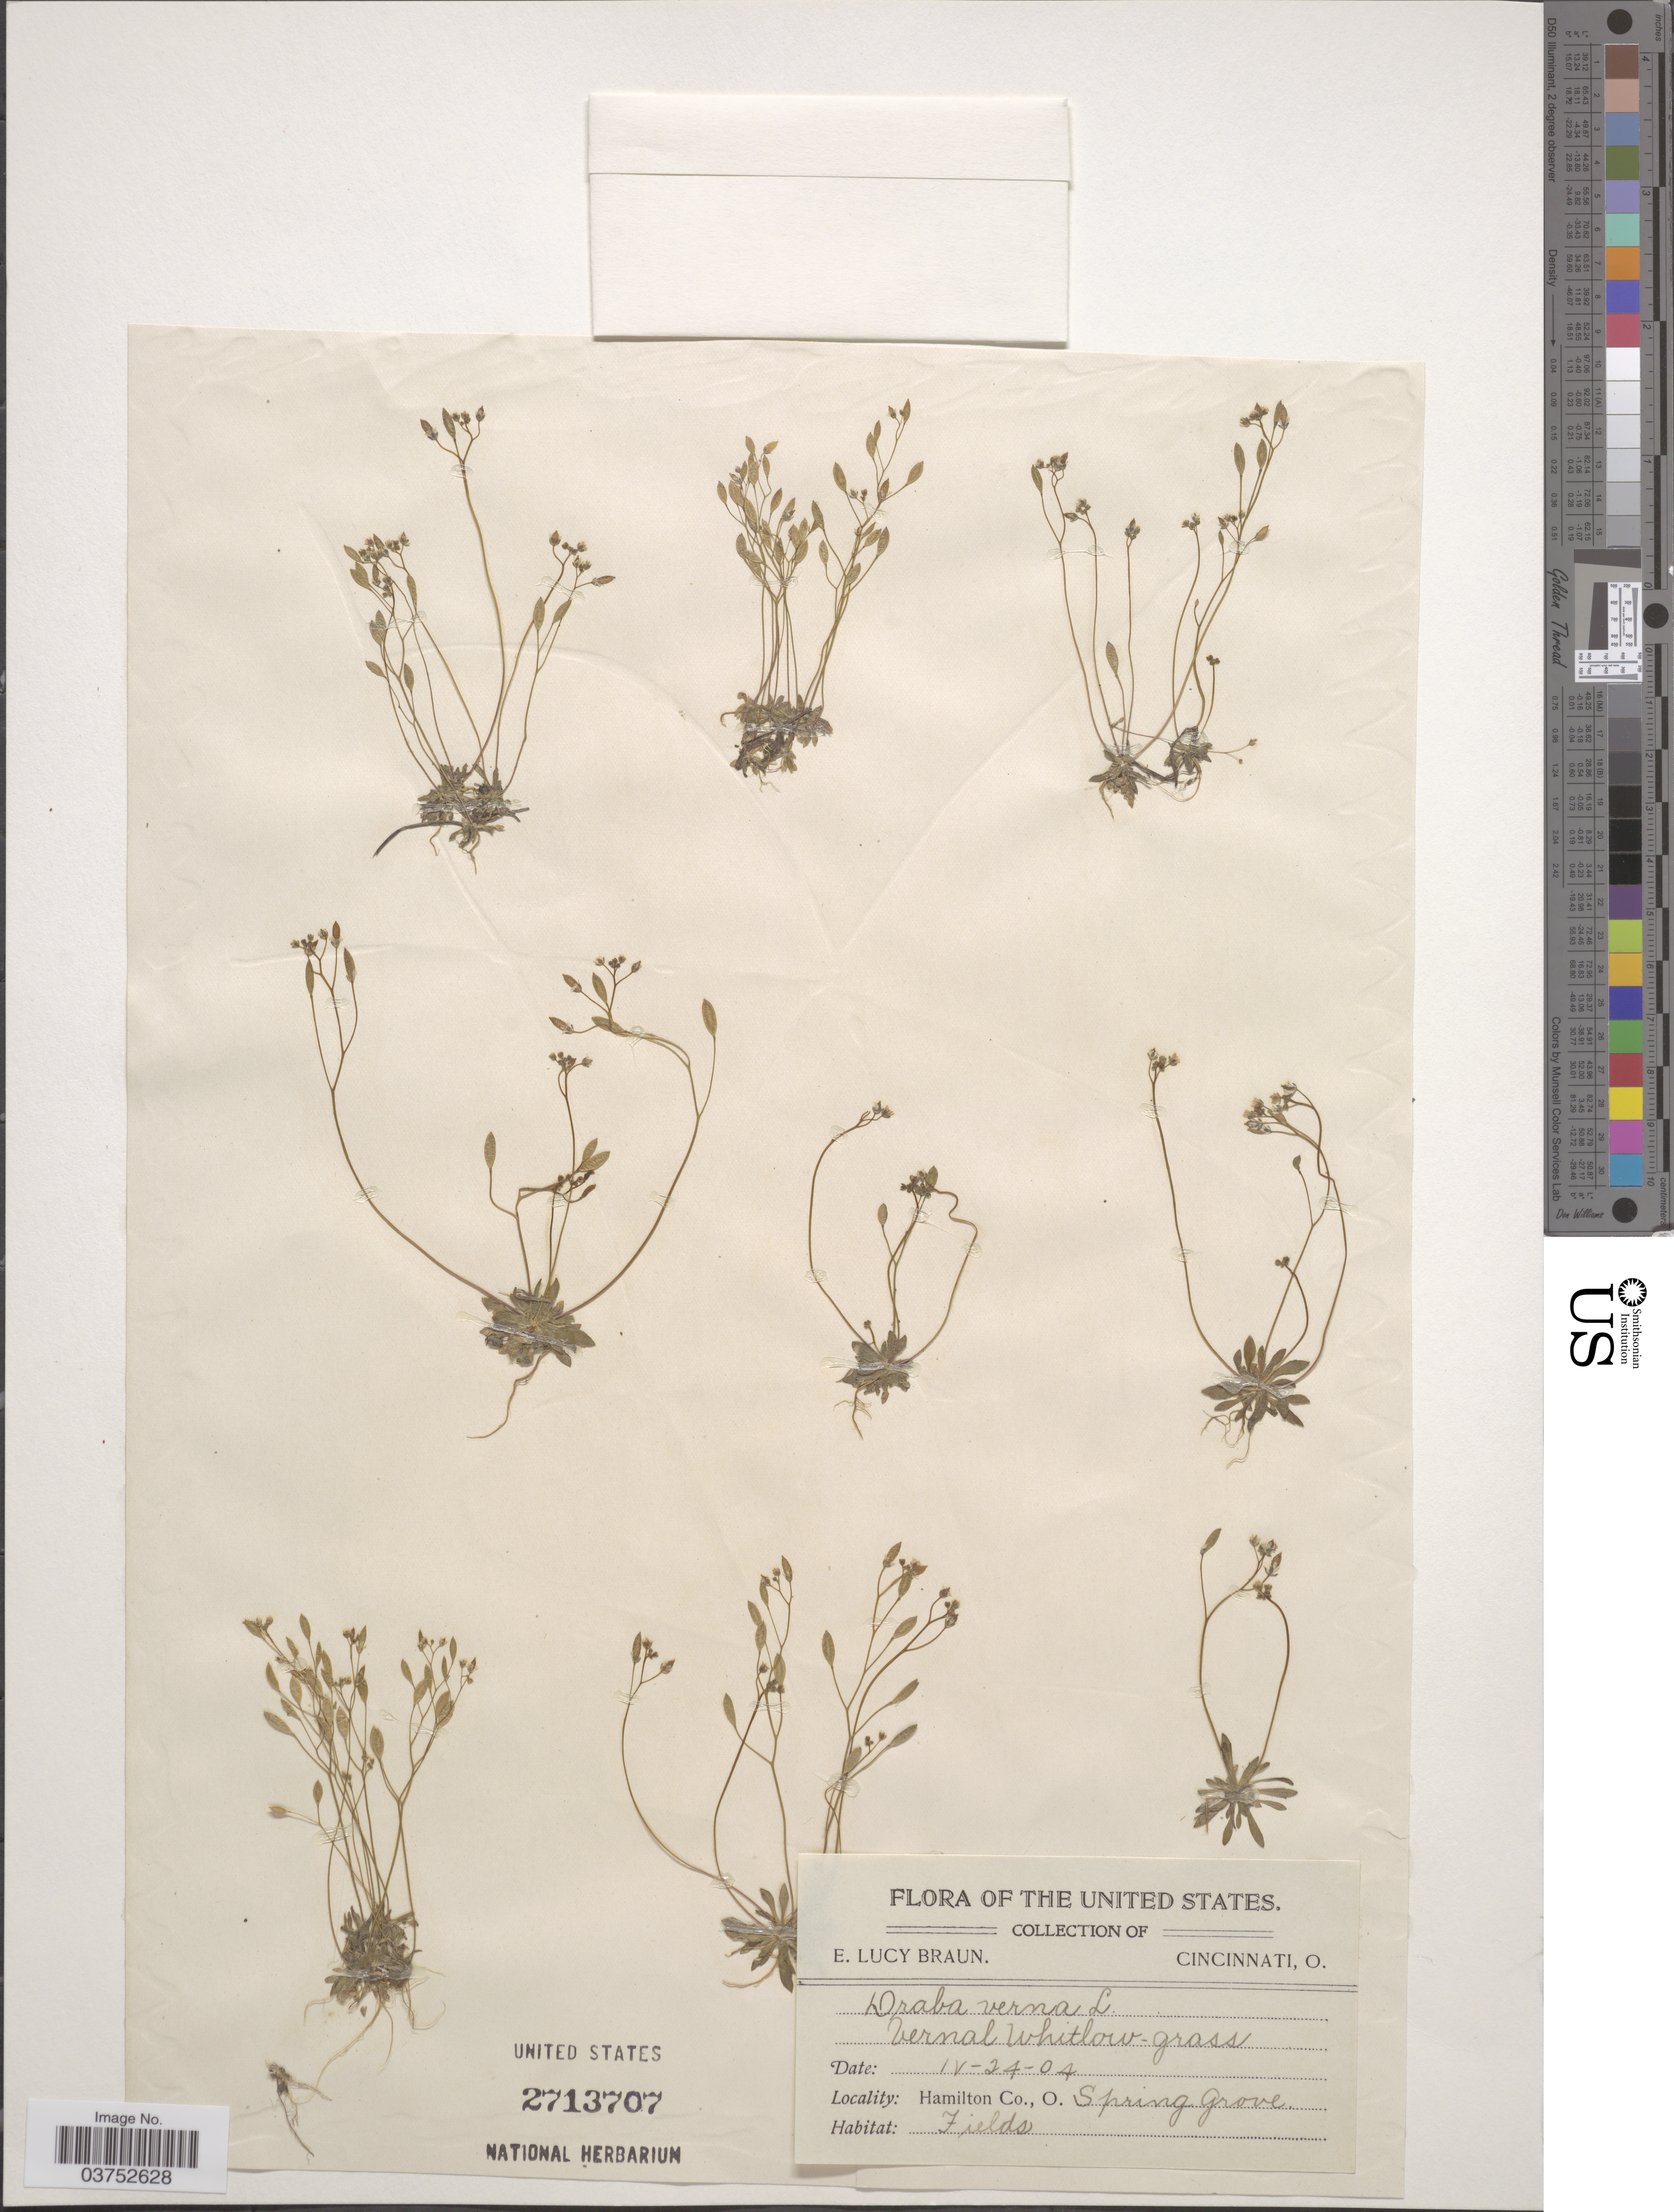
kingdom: Plantae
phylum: Tracheophyta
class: Magnoliopsida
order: Brassicales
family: Brassicaceae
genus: Draba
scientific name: Draba verna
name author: L.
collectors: E. L. Braun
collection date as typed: Transcribed d/m/y: 24/4/4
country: United States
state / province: Ohio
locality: Hamilton Co. Spring Grove. Fields.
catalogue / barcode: US 2713707